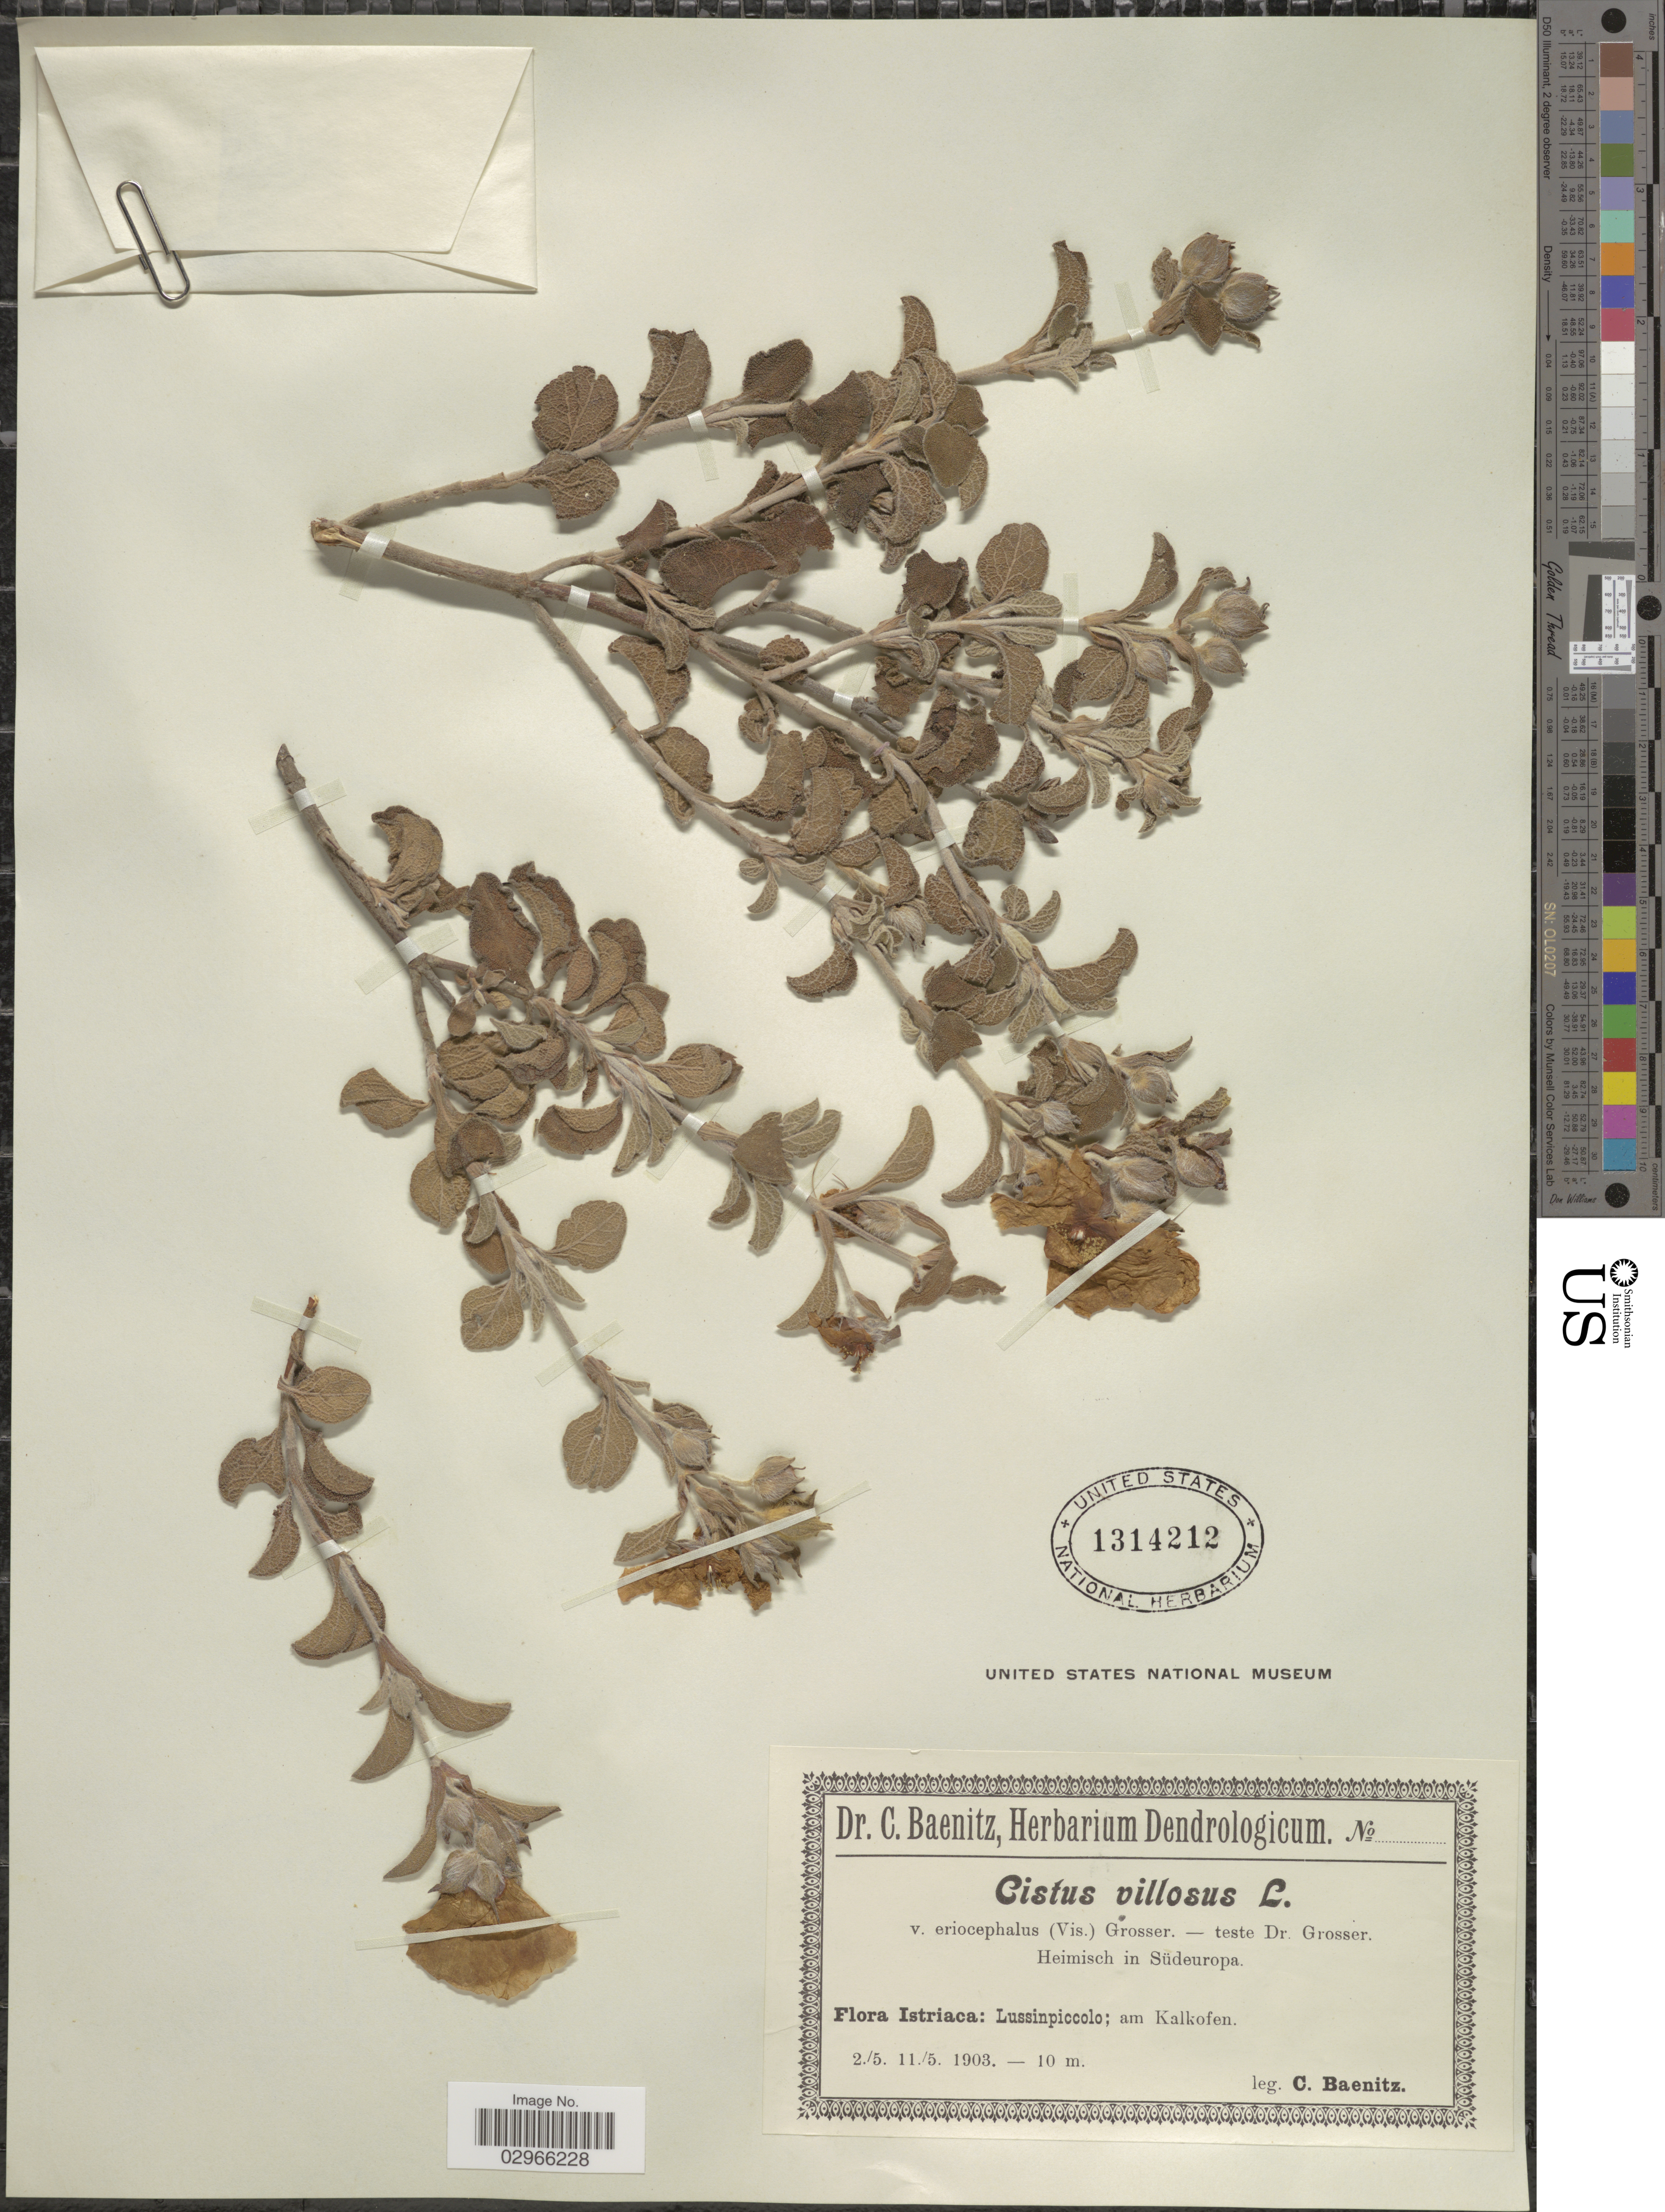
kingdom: Plantae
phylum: Tracheophyta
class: Magnoliopsida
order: Malvales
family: Cistaceae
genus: Cistus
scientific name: Cistus villosus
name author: L.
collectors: C. G. Baenitz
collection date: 1903-05-02/1903-05-11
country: Croatia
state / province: Istria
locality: Istriaca: Lussinpiccolo; am Kalkofen.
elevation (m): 10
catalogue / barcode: US 1314212